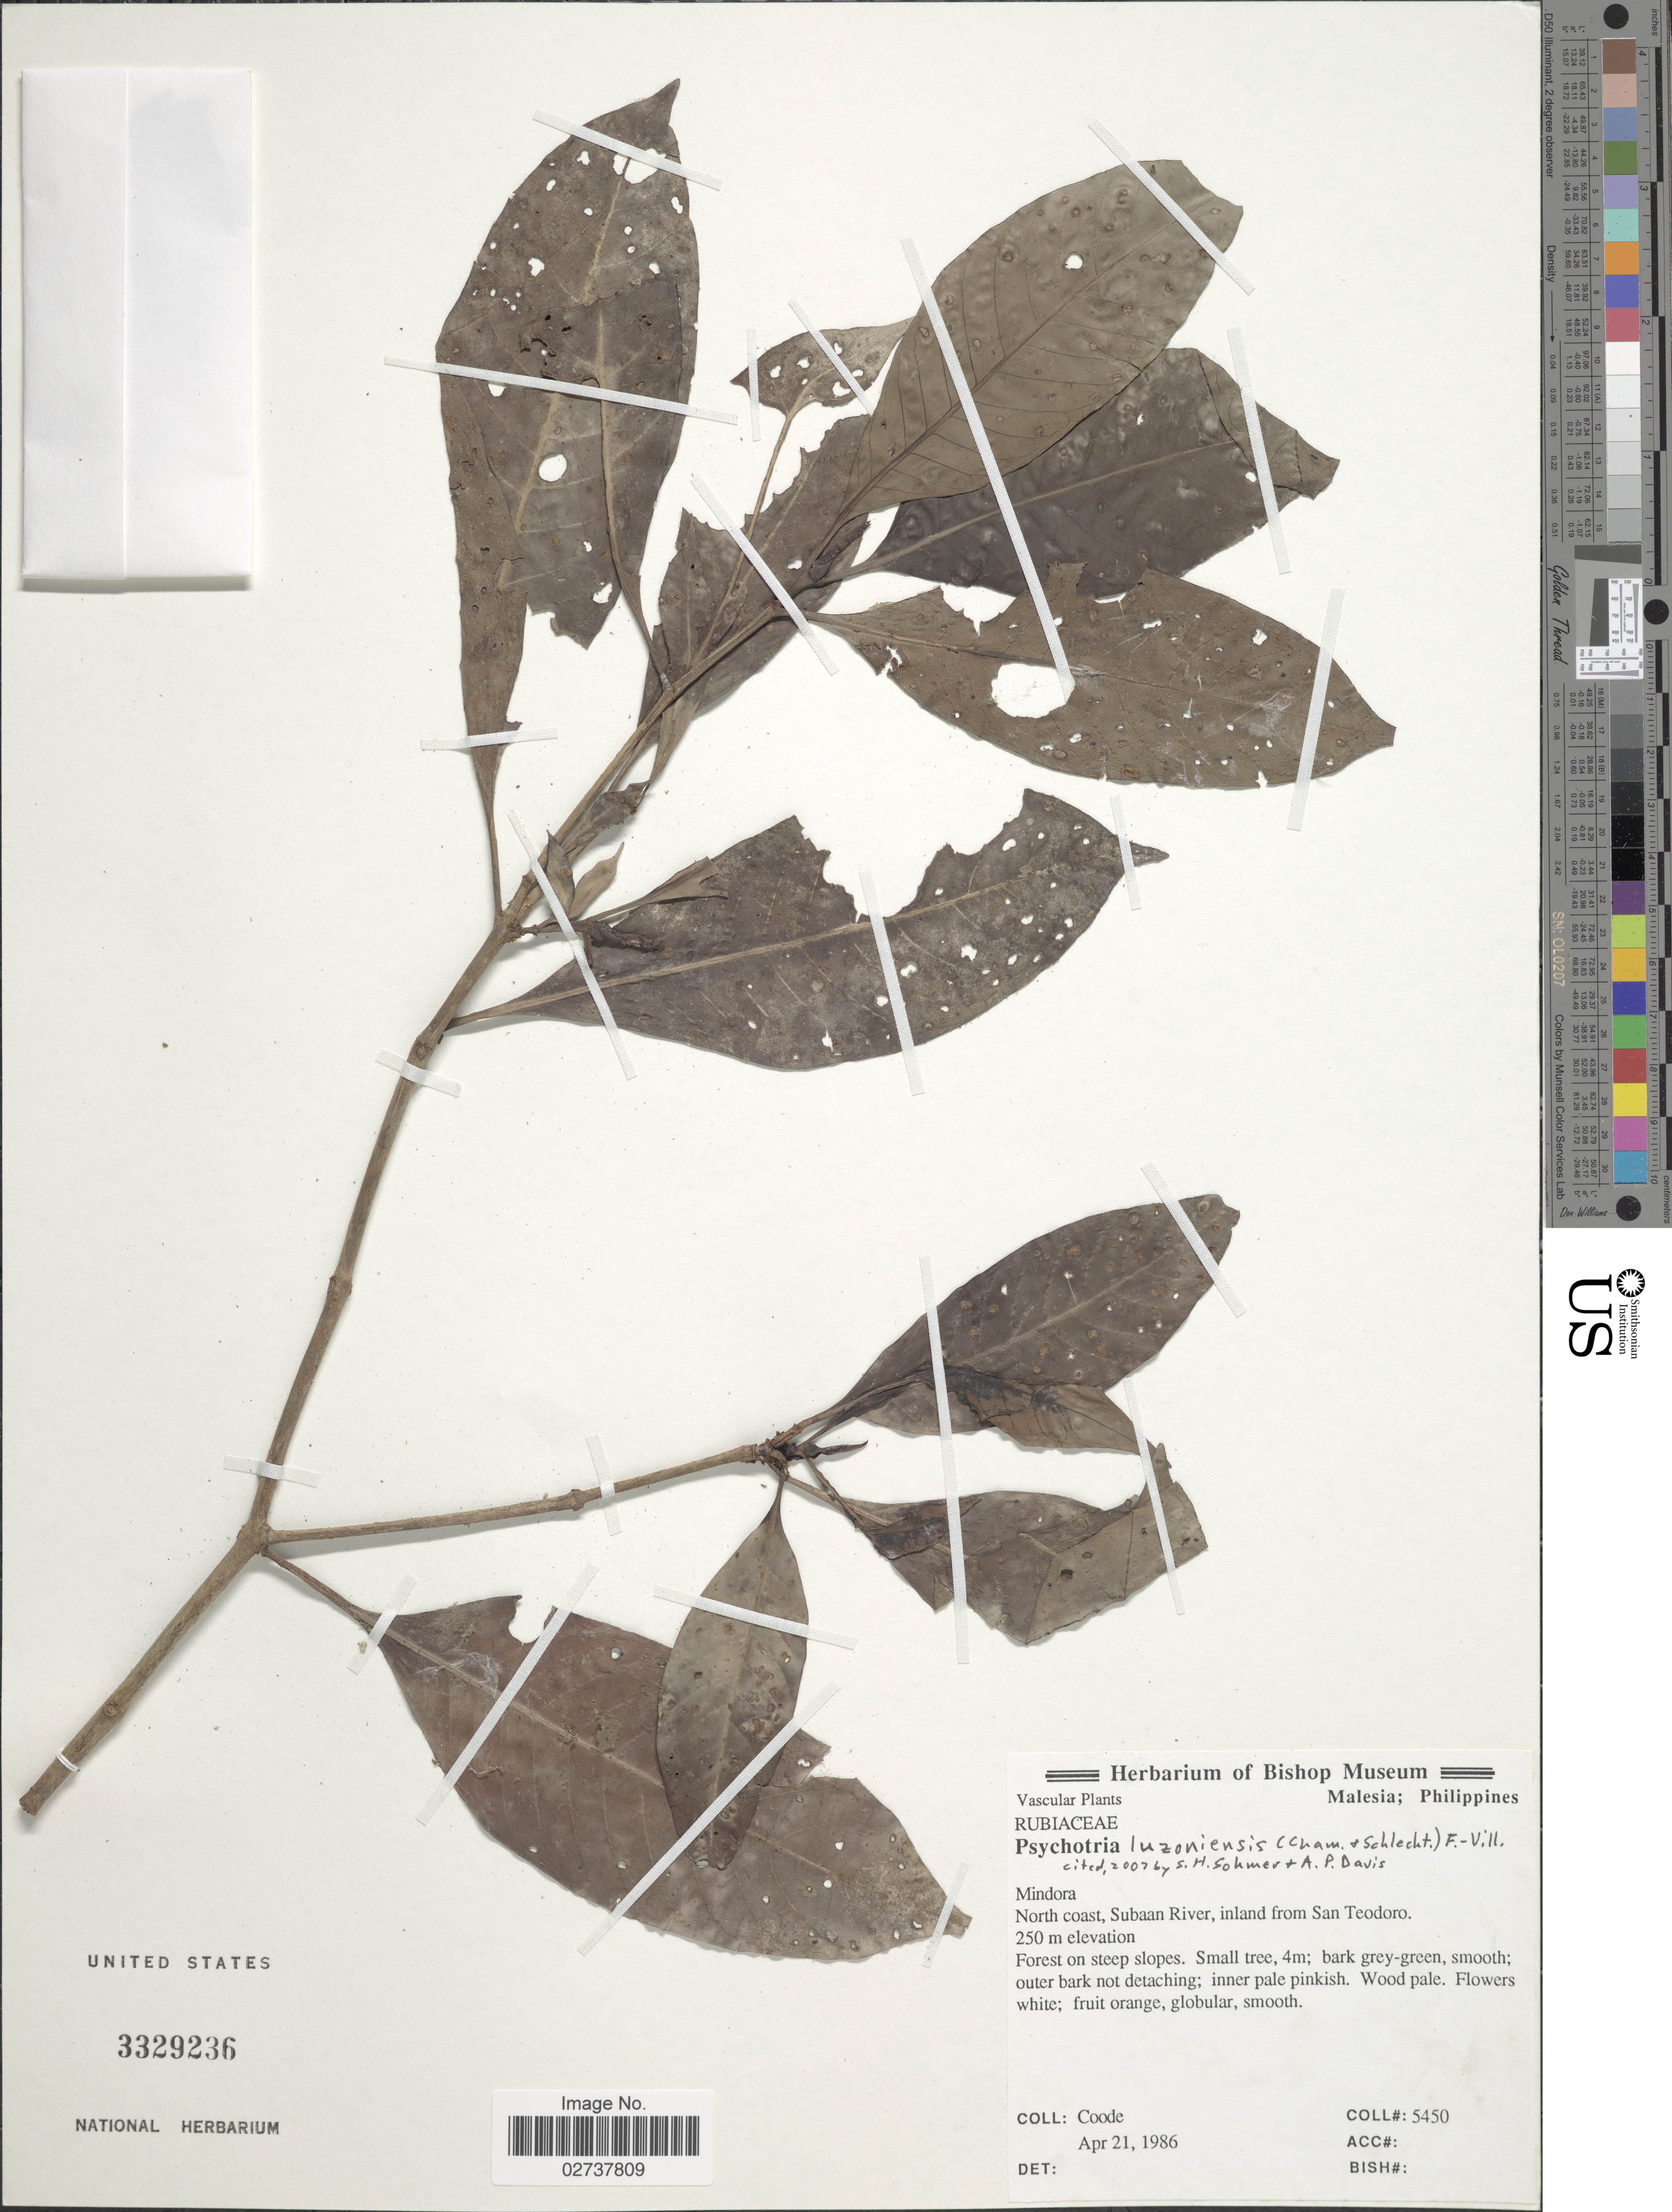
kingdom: Plantae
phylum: Tracheophyta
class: Magnoliopsida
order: Gentianales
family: Rubiaceae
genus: Psychotria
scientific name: Psychotria luzoniensis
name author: (Cham. & Schltdl.) Fern.-Vill.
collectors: Coode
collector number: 5450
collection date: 1986-04-21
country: Philippines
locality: Mindora, North Coast, Subaan River, inland from San Teodoro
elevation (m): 250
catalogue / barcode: US 3329236